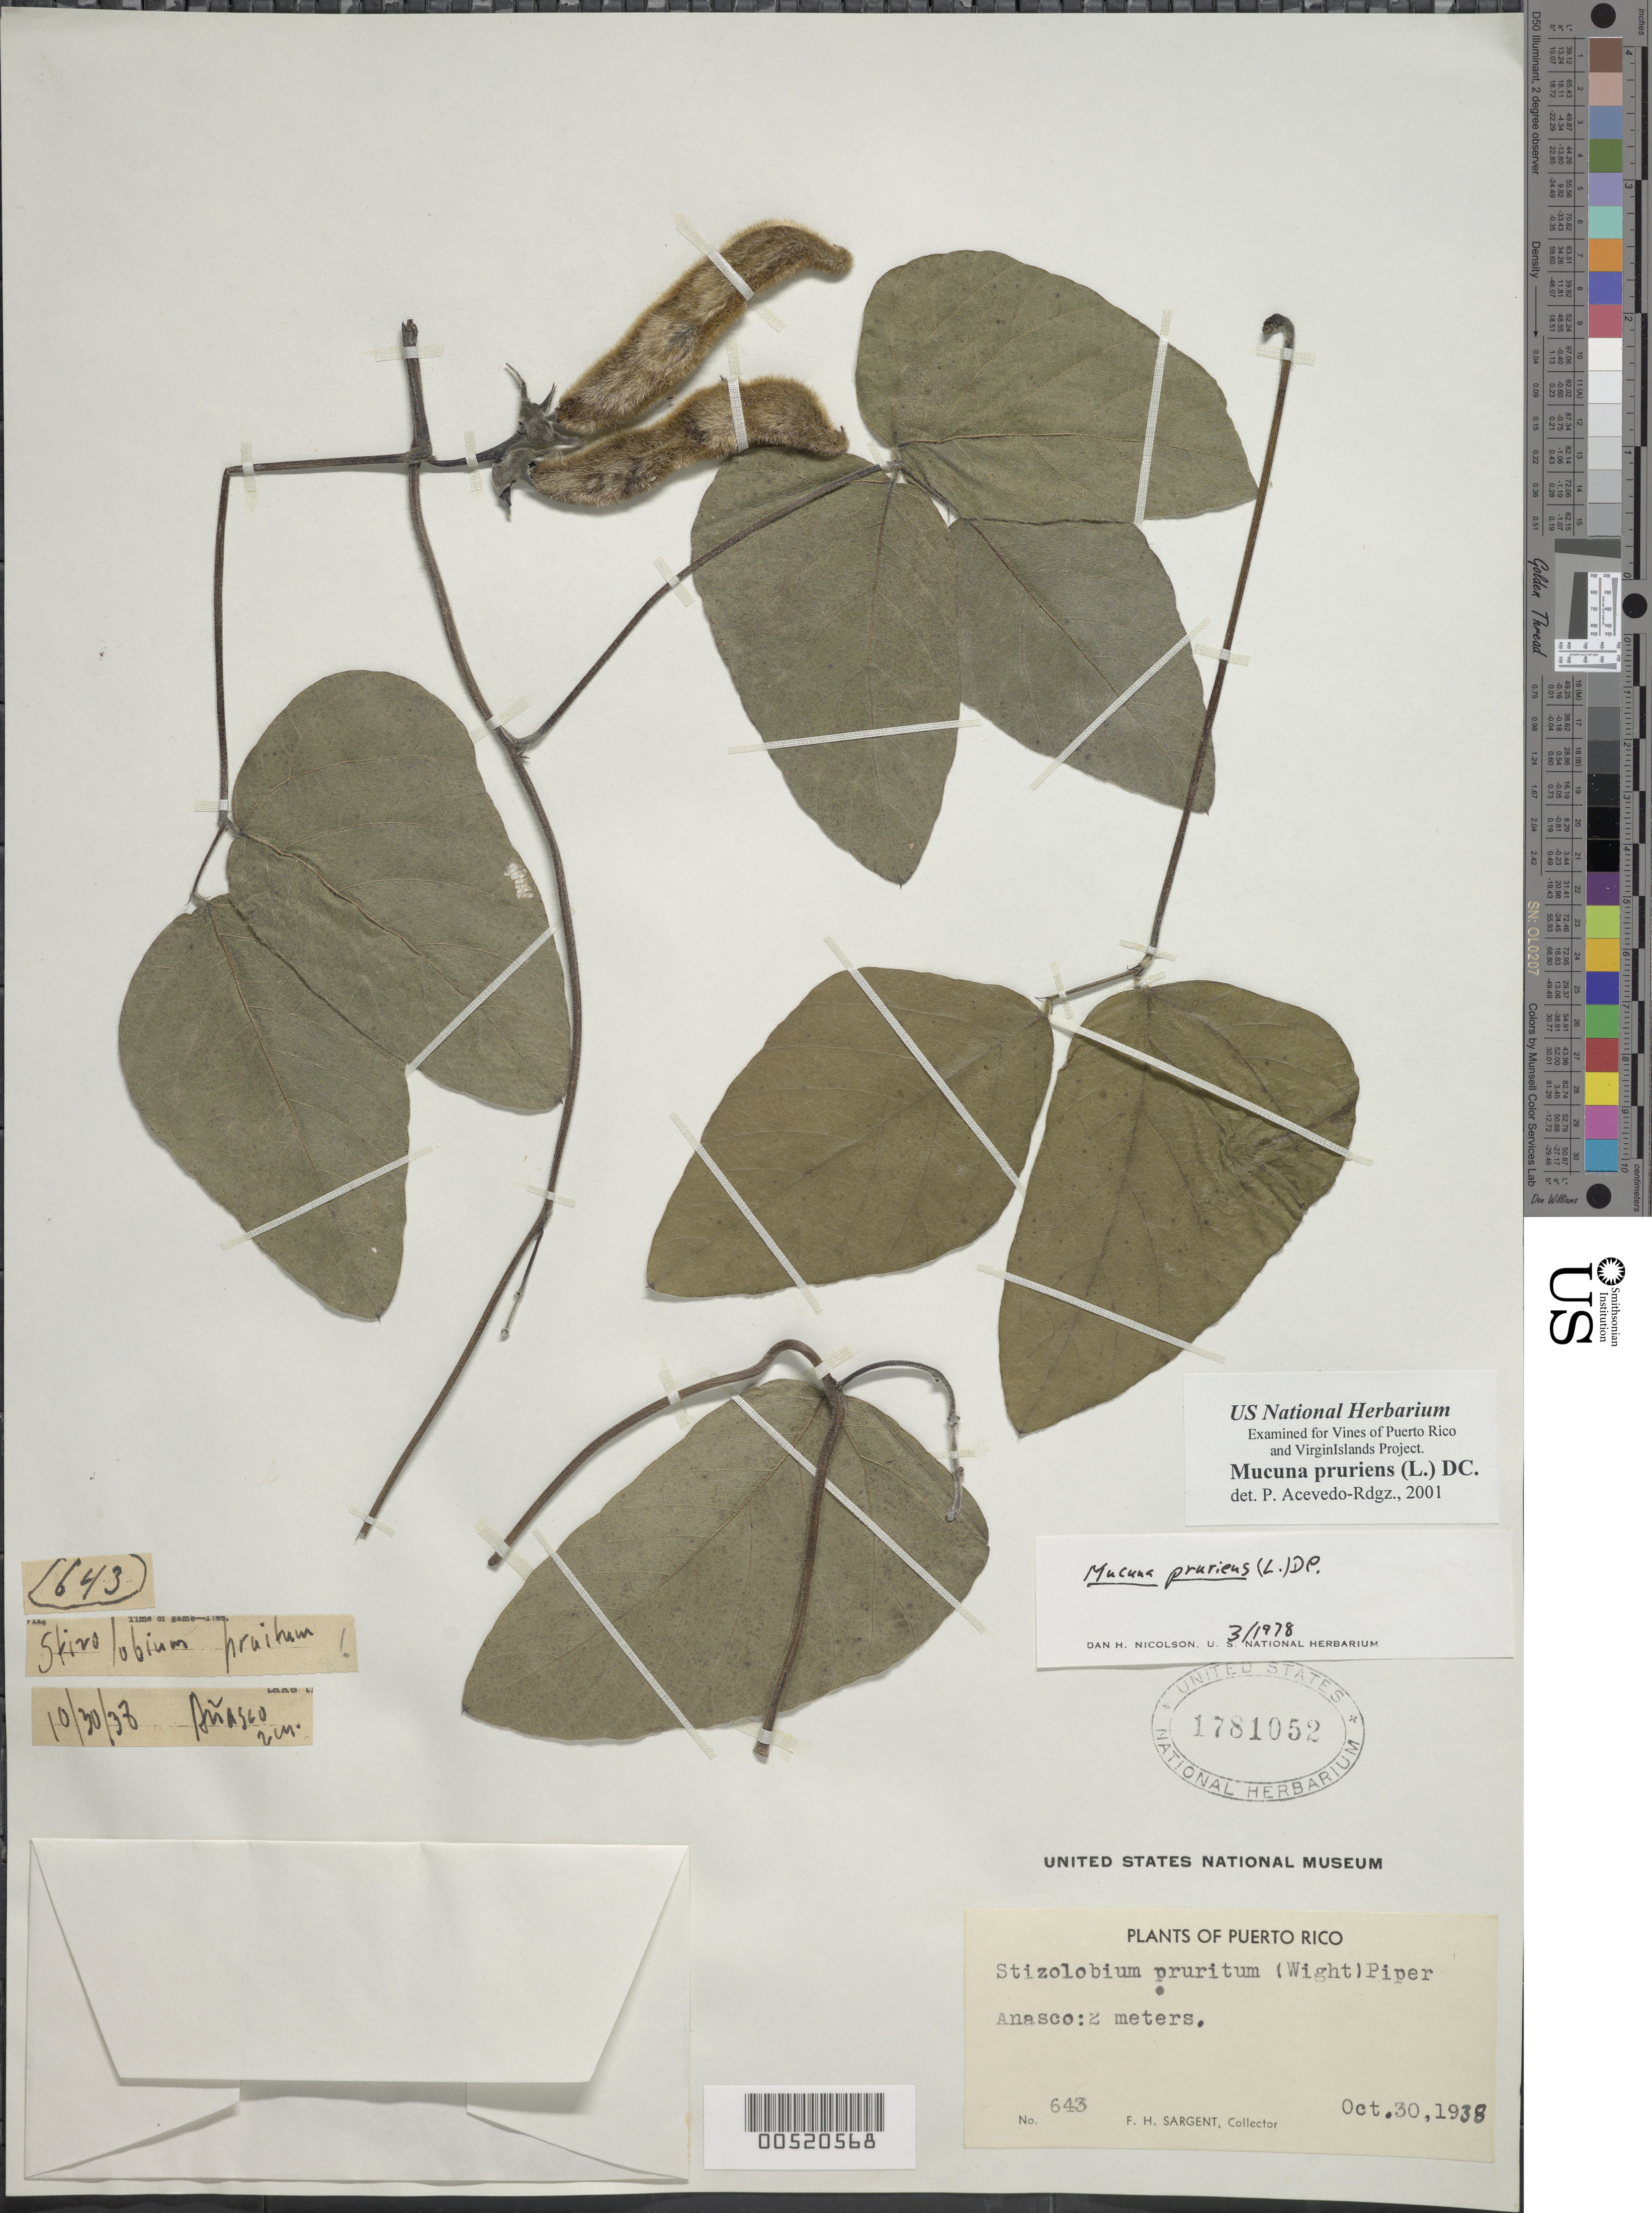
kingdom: Plantae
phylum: Tracheophyta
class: Magnoliopsida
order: Fabales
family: Fabaceae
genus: Mucuna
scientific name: Mucuna pruriens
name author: (L.) DC.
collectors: F. H. Sargent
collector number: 643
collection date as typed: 30 Oct 1938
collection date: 1938-10-30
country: Puerto Rico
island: Greater Antilles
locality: Añasco. alt 2m.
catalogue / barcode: US 1781052